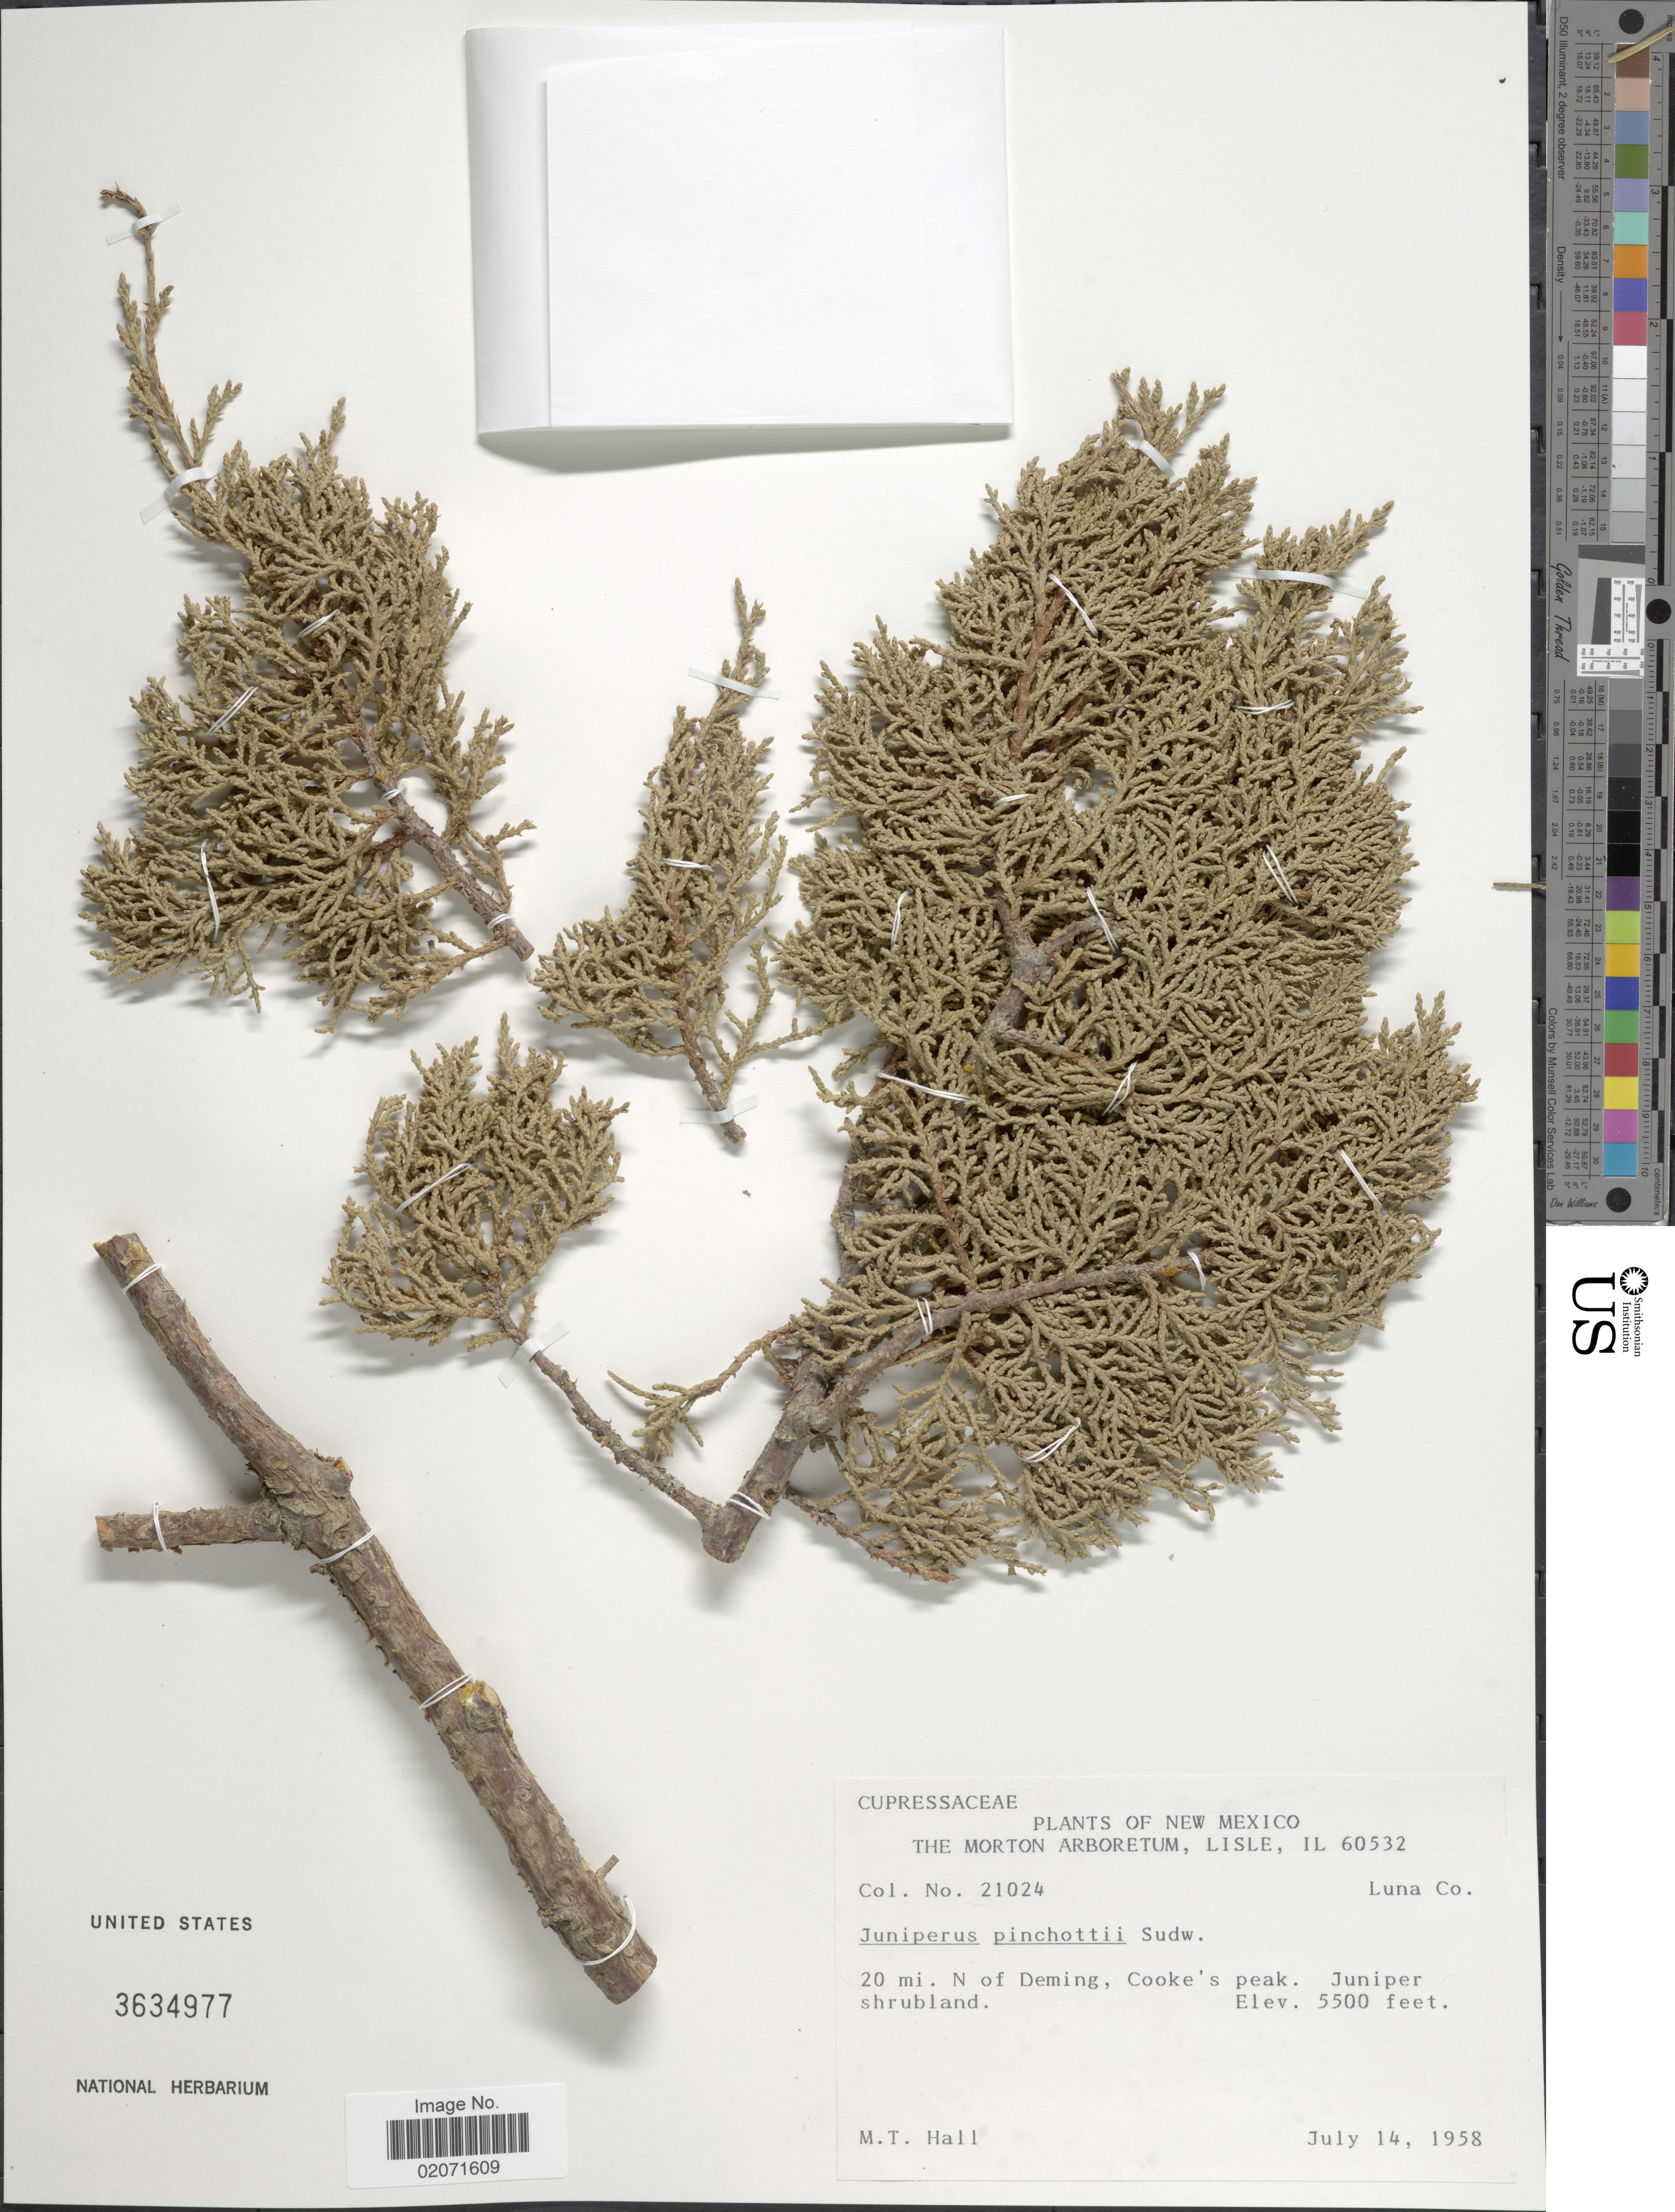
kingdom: Plantae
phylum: Tracheophyta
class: Pinopsida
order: Pinales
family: Cupressaceae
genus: Juniperus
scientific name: Juniperus pinchotii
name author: Sudw.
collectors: M. T. Hall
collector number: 21024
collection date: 1958-07-14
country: United States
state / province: New Mexico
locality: Luna Co. 20 mi. N of Deming, Cooke's peak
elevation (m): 1676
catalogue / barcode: US 3634977